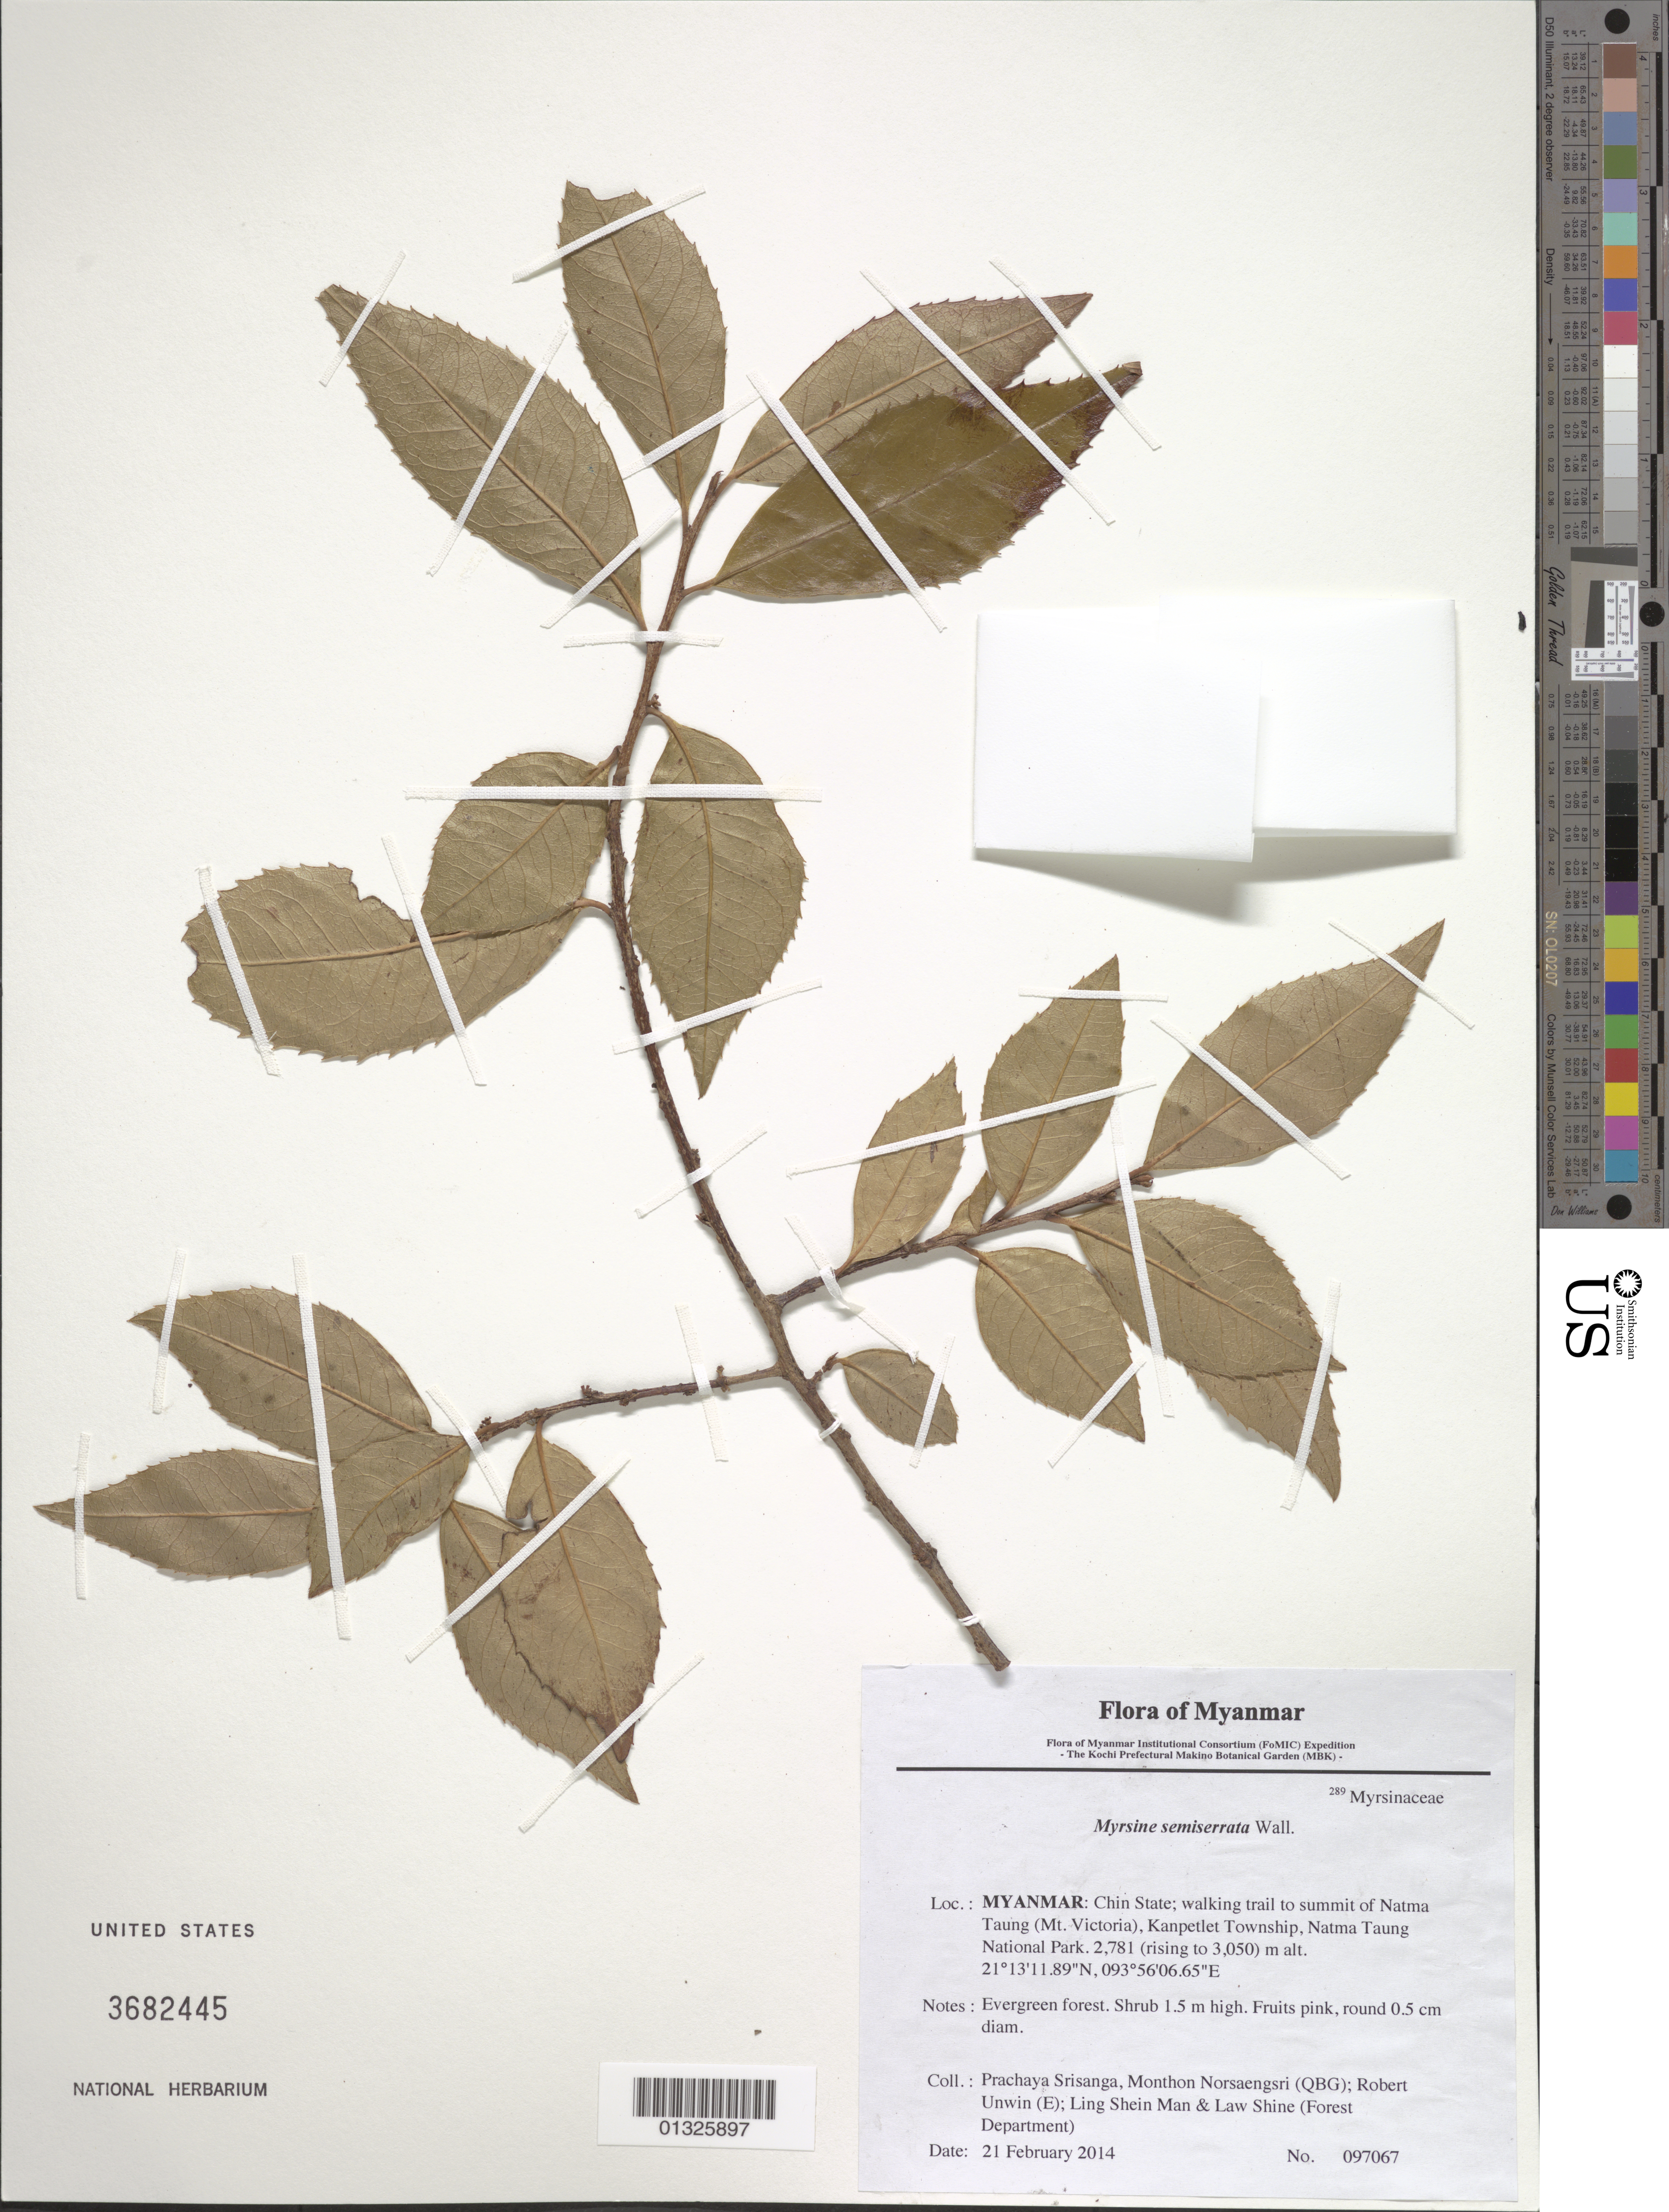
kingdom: Plantae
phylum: Tracheophyta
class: Magnoliopsida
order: Ericales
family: Primulaceae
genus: Myrsine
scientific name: Myrsine semiserrata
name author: Wall.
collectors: P. Srisanga, M. Norsaengsri, R. Unwin, Ling Shein Man & L. Shine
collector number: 97067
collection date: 2014-02-21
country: Myanmar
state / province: Chin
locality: Walking trail to summit of Natma Taung (Mt. Victoria), Kanpetlet Township, Natma Taung National Park.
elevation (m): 2781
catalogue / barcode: US 3682445